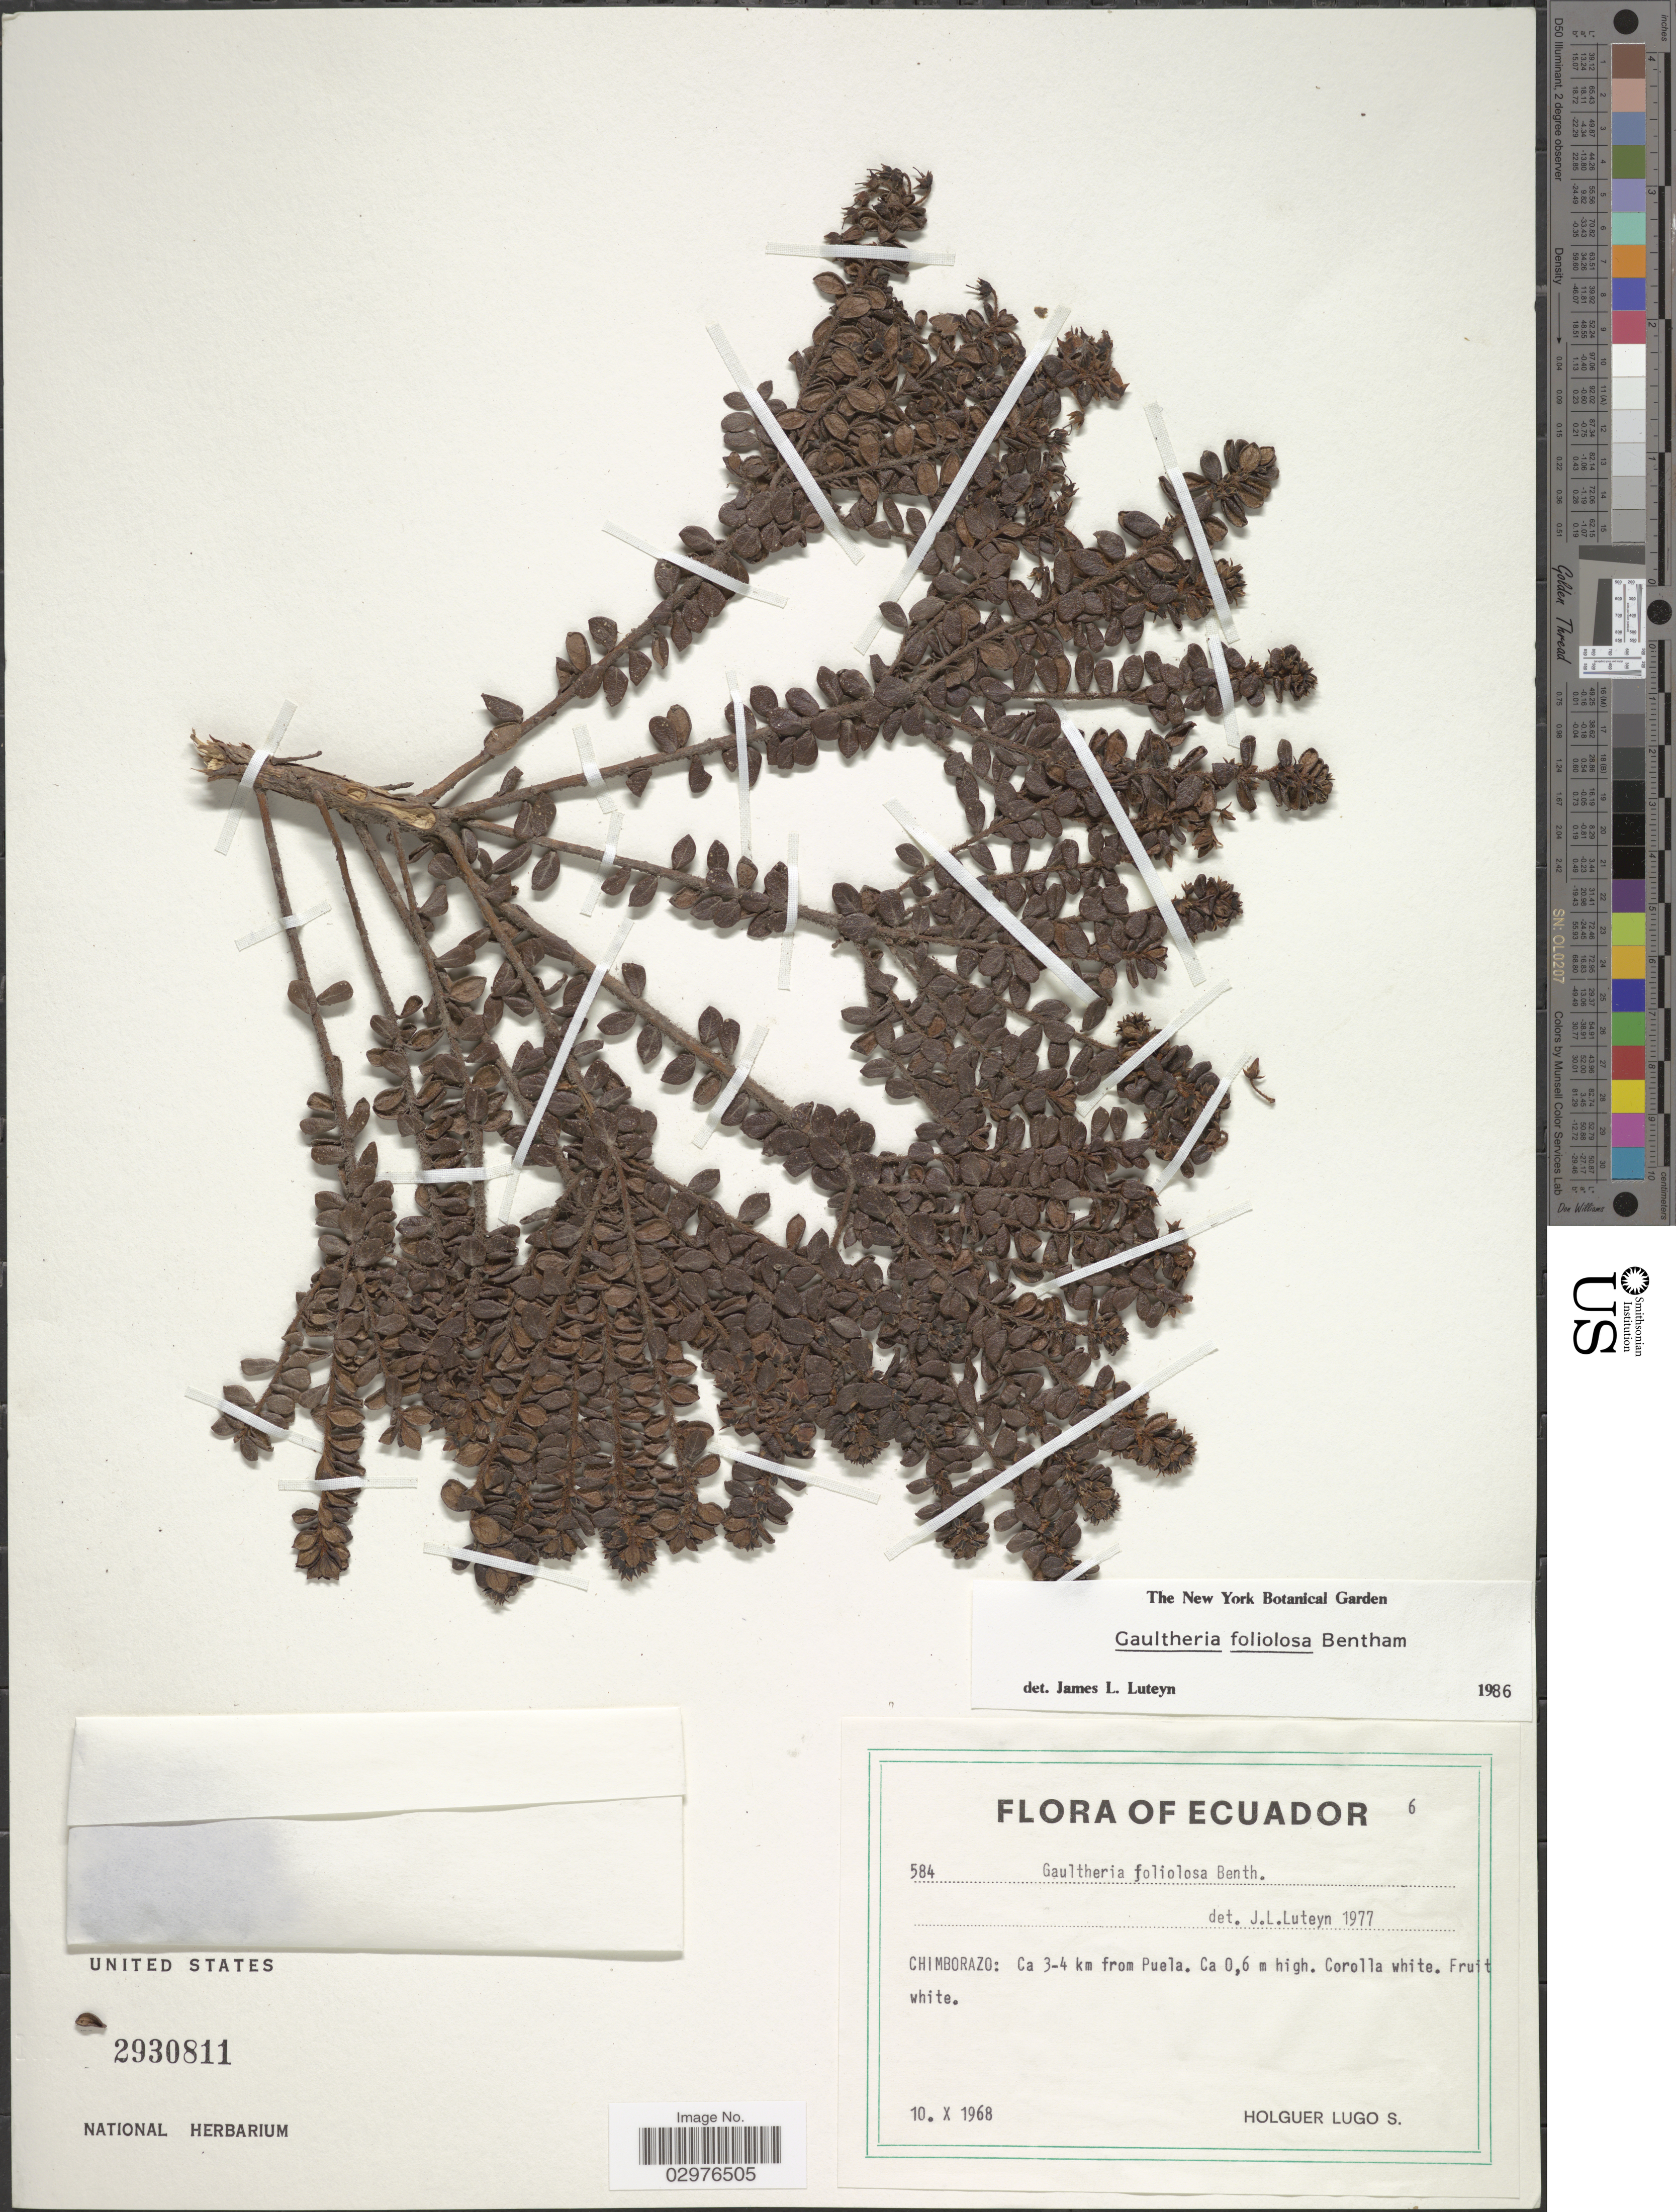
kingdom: Plantae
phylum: Tracheophyta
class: Magnoliopsida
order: Ericales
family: Ericaceae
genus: Gaultheria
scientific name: Gaultheria foliolosa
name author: Benth.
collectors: H. Lugo S.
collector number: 584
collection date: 1968-10-10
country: Ecuador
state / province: Chimborazo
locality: Ca 3-4 km from Puela.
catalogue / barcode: US 2930811